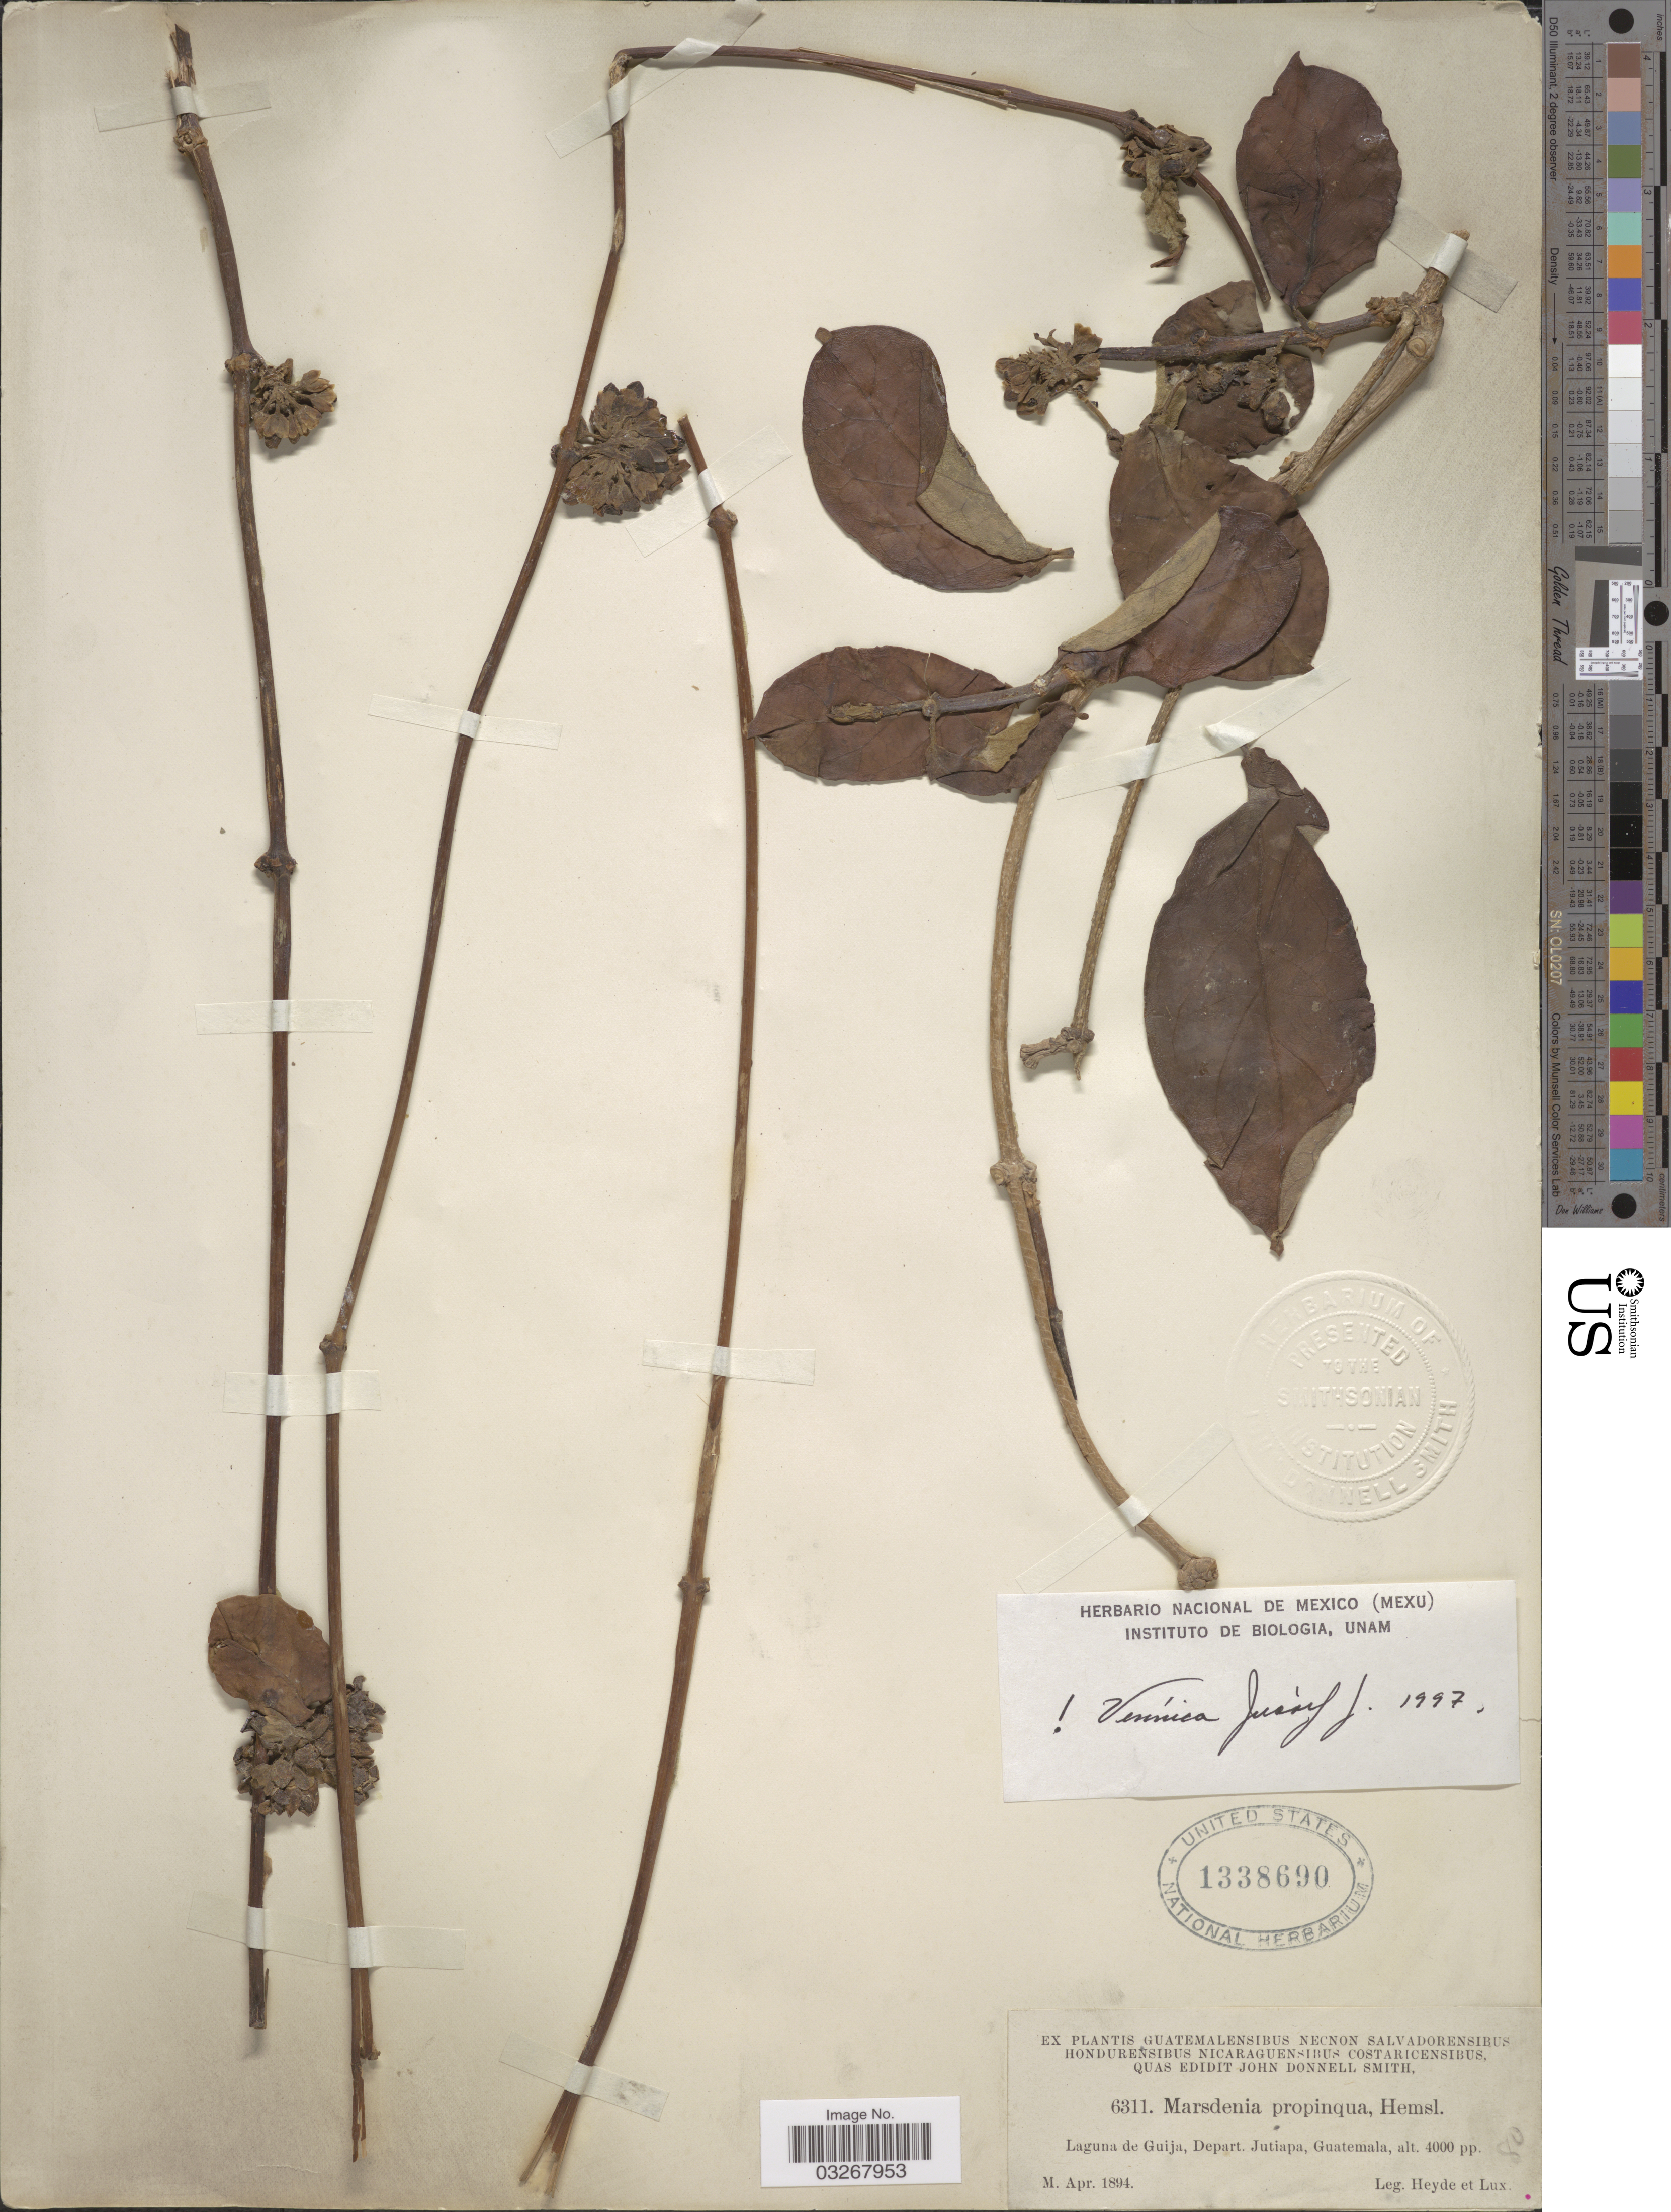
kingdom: Plantae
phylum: Tracheophyta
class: Magnoliopsida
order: Gentianales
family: Apocynaceae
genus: Marsdenia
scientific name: Marsdenia propinqua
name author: Hemsl.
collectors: Heyde & Lux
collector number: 6311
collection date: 1894-04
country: Guatemala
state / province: Jutiapa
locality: Laguna de Guija, Depart. Jutiapa.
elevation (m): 1219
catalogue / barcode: US 1338690